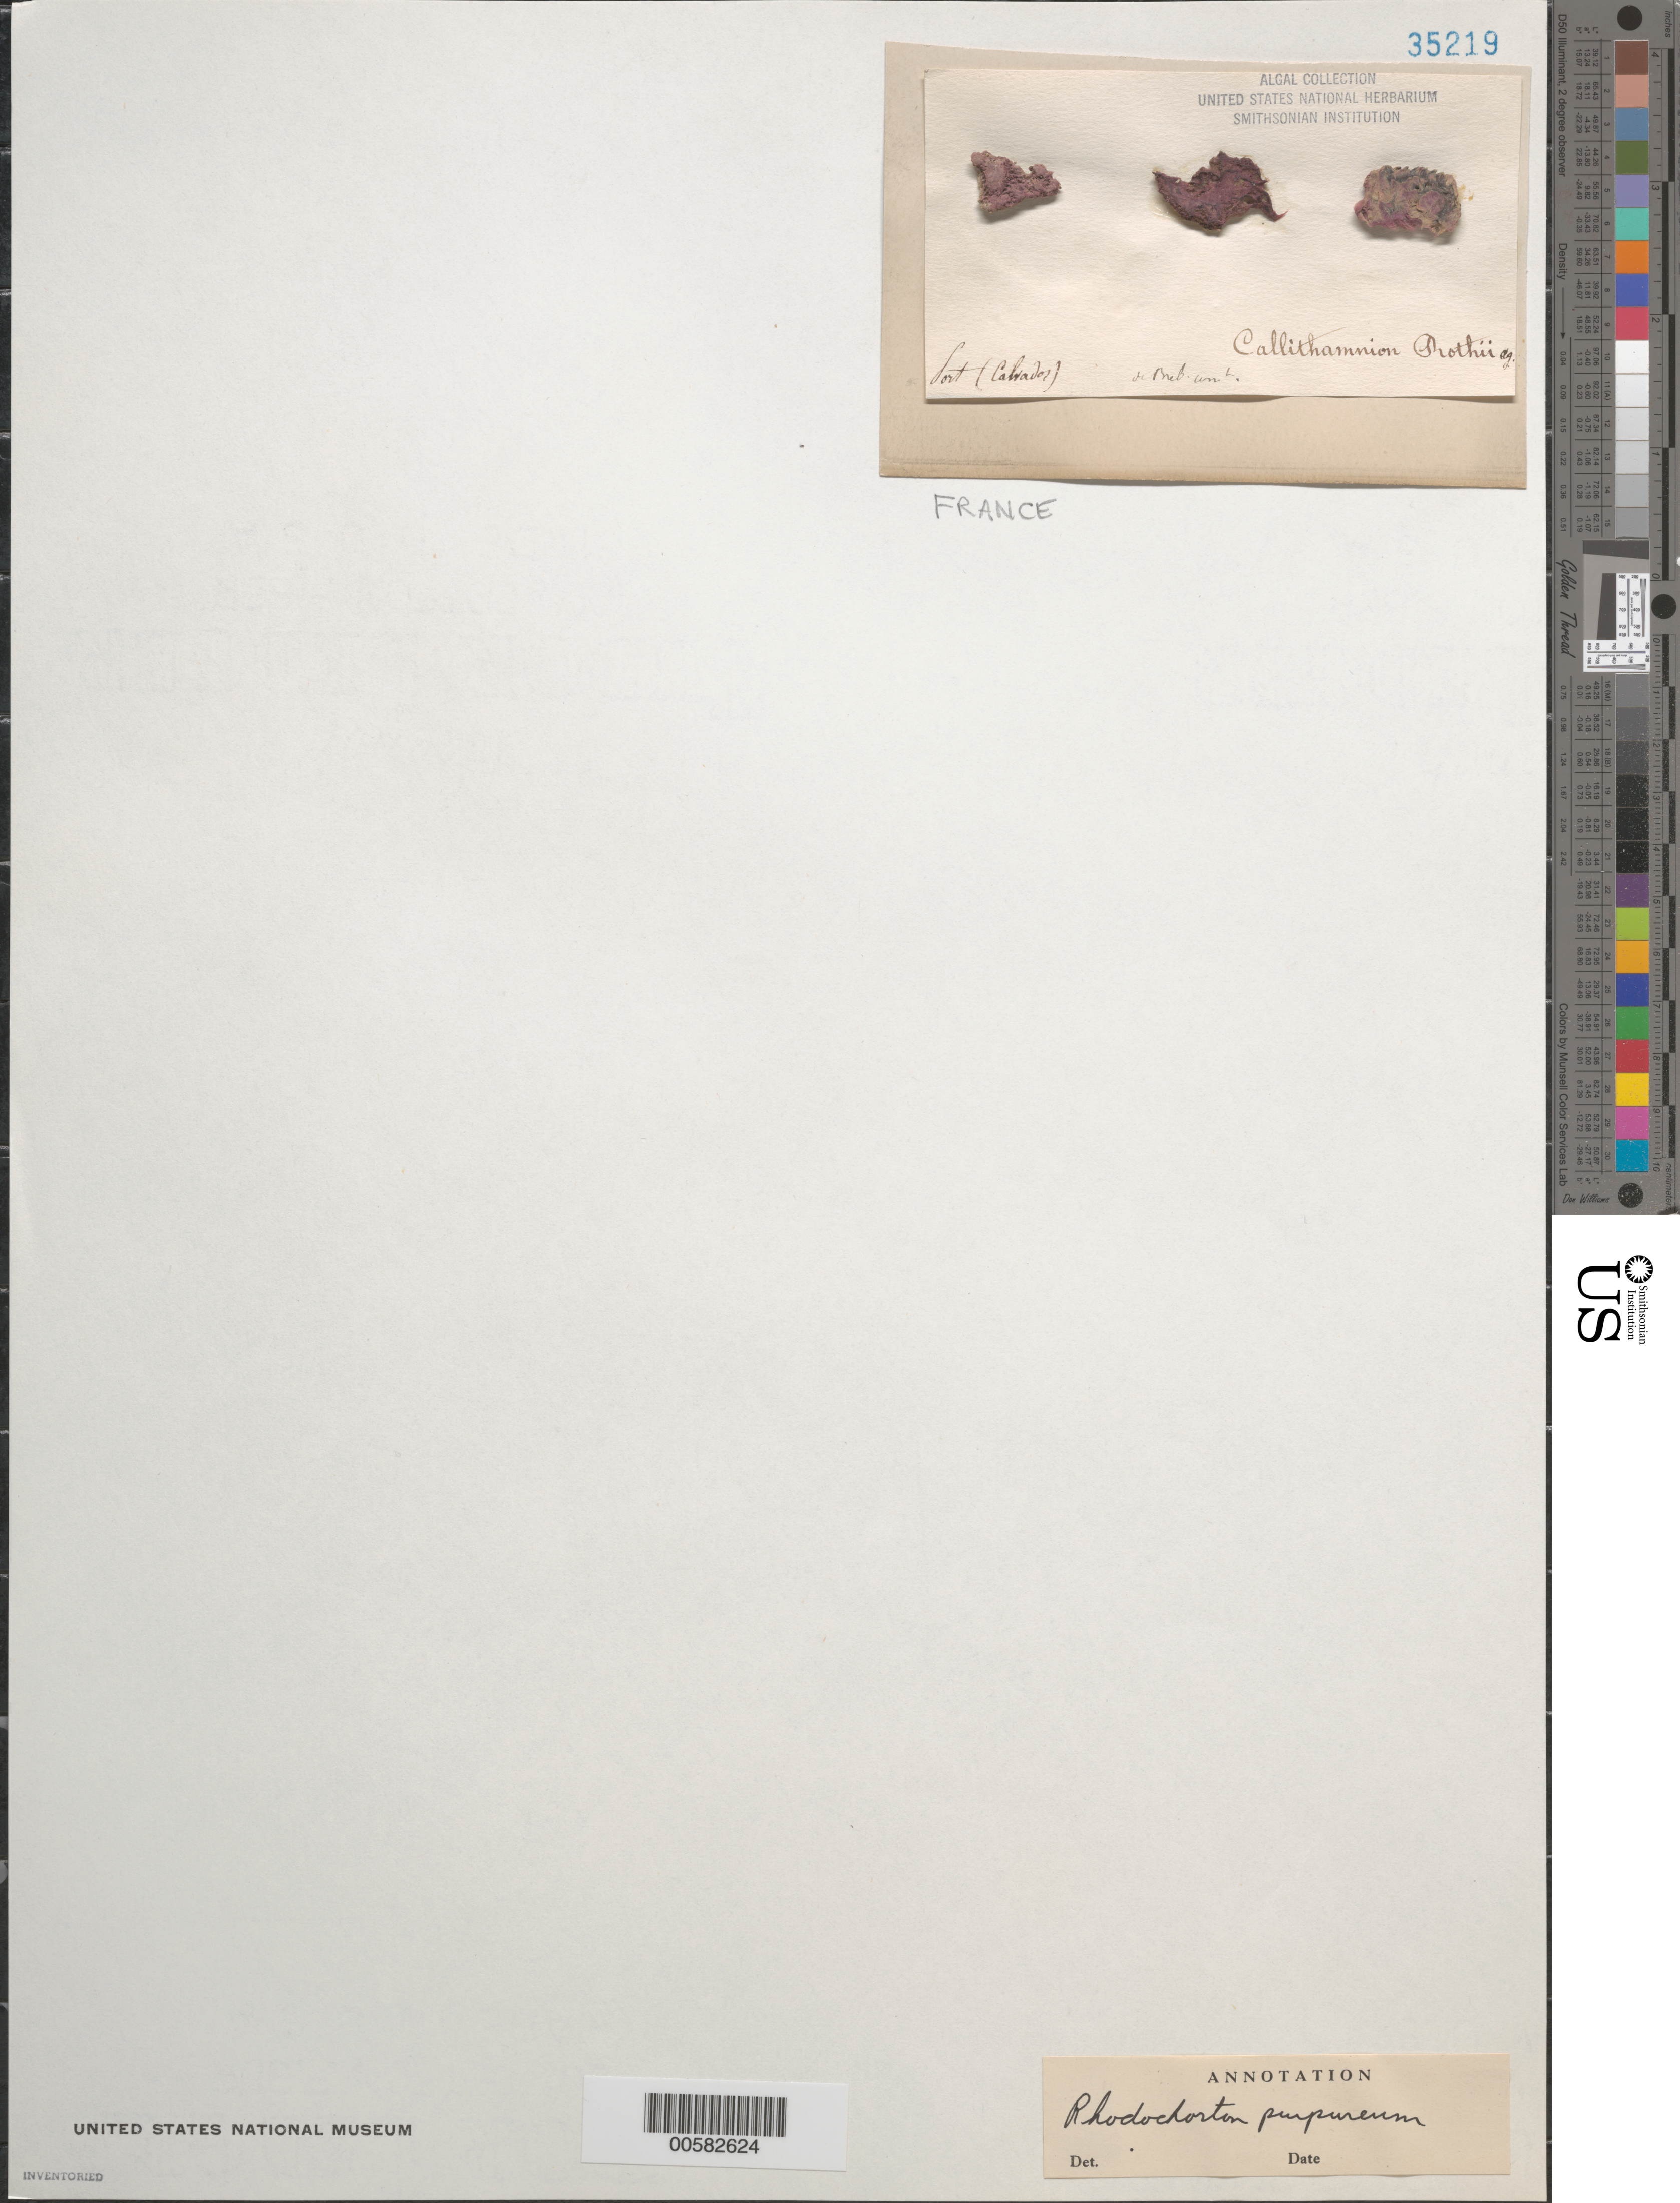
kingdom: Plantae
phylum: Rhodophyta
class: Florideophyceae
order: Acrochaetiales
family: Rhodochortonaceae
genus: Rhodochorton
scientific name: Rhodochorton purpureum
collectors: L. A. de Brébisson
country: France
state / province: Normandie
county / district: Calvados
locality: Fort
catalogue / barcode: US 35219